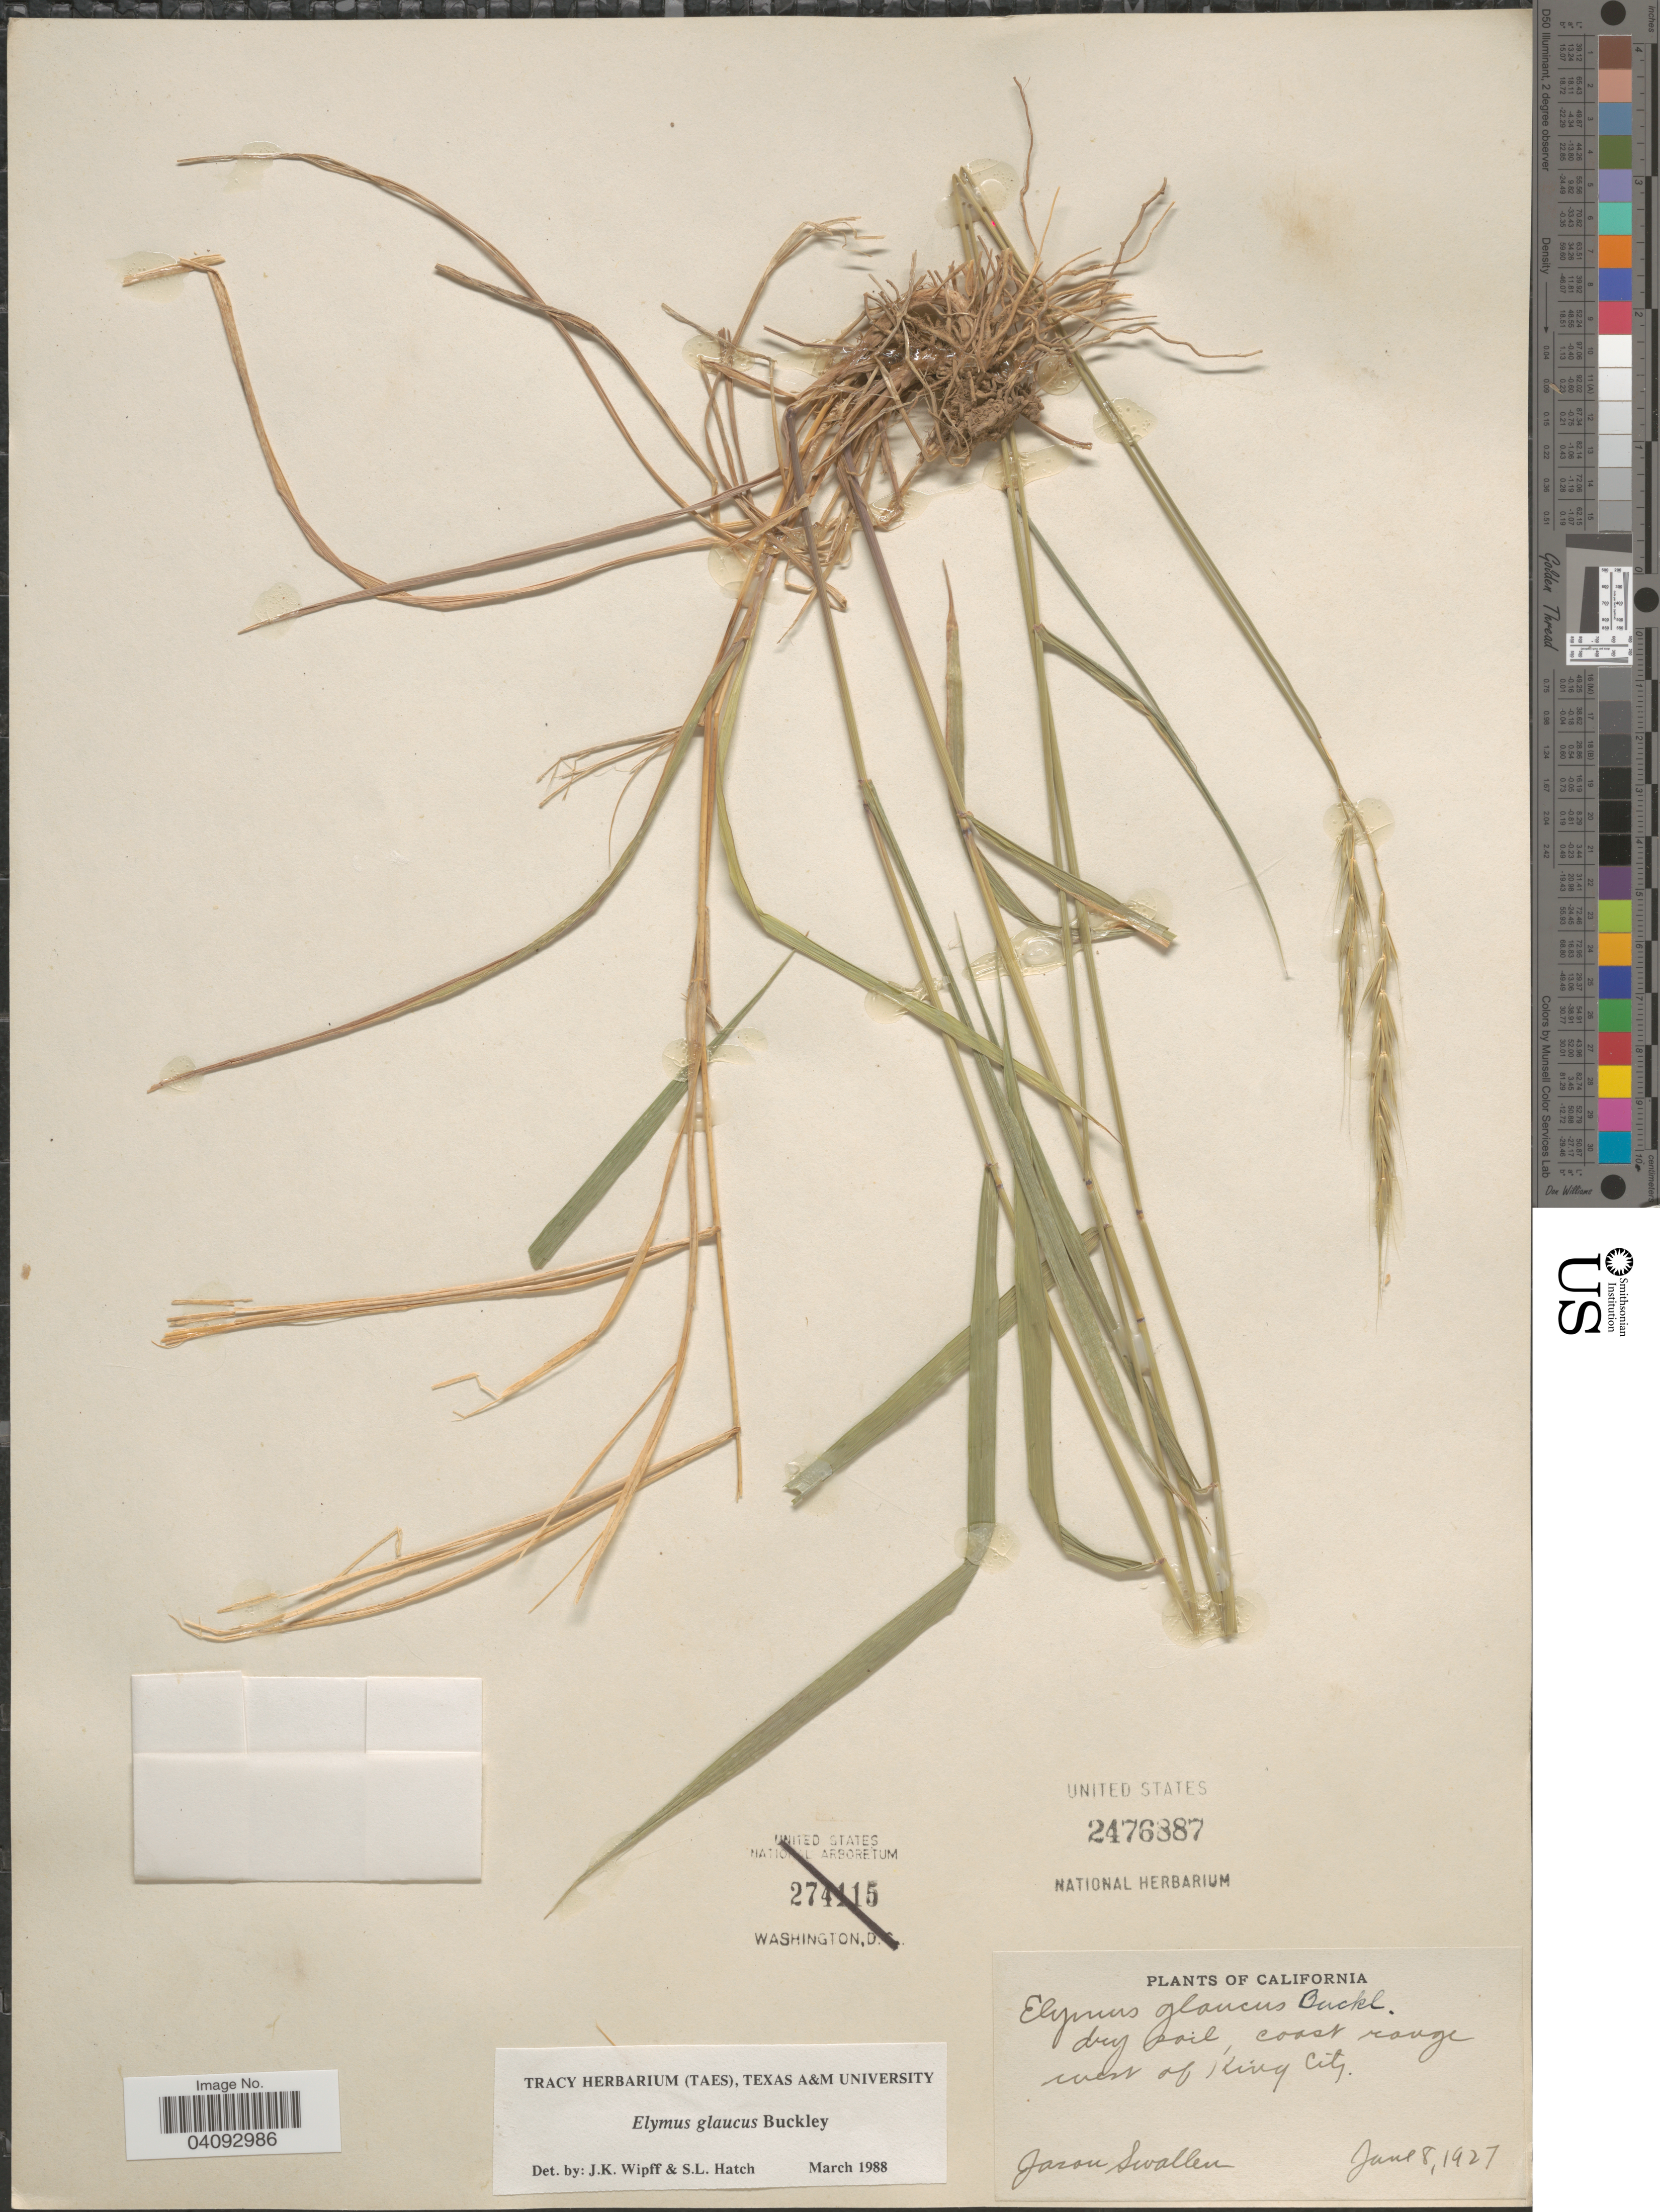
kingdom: Plantae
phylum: Tracheophyta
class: Liliopsida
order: Poales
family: Poaceae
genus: Elymus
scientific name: Elymus glaucus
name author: Buckley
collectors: J. R. Swallen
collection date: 1927-06-08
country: United States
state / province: California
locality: Dry soil, coast range west of King City.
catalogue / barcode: US 2476887